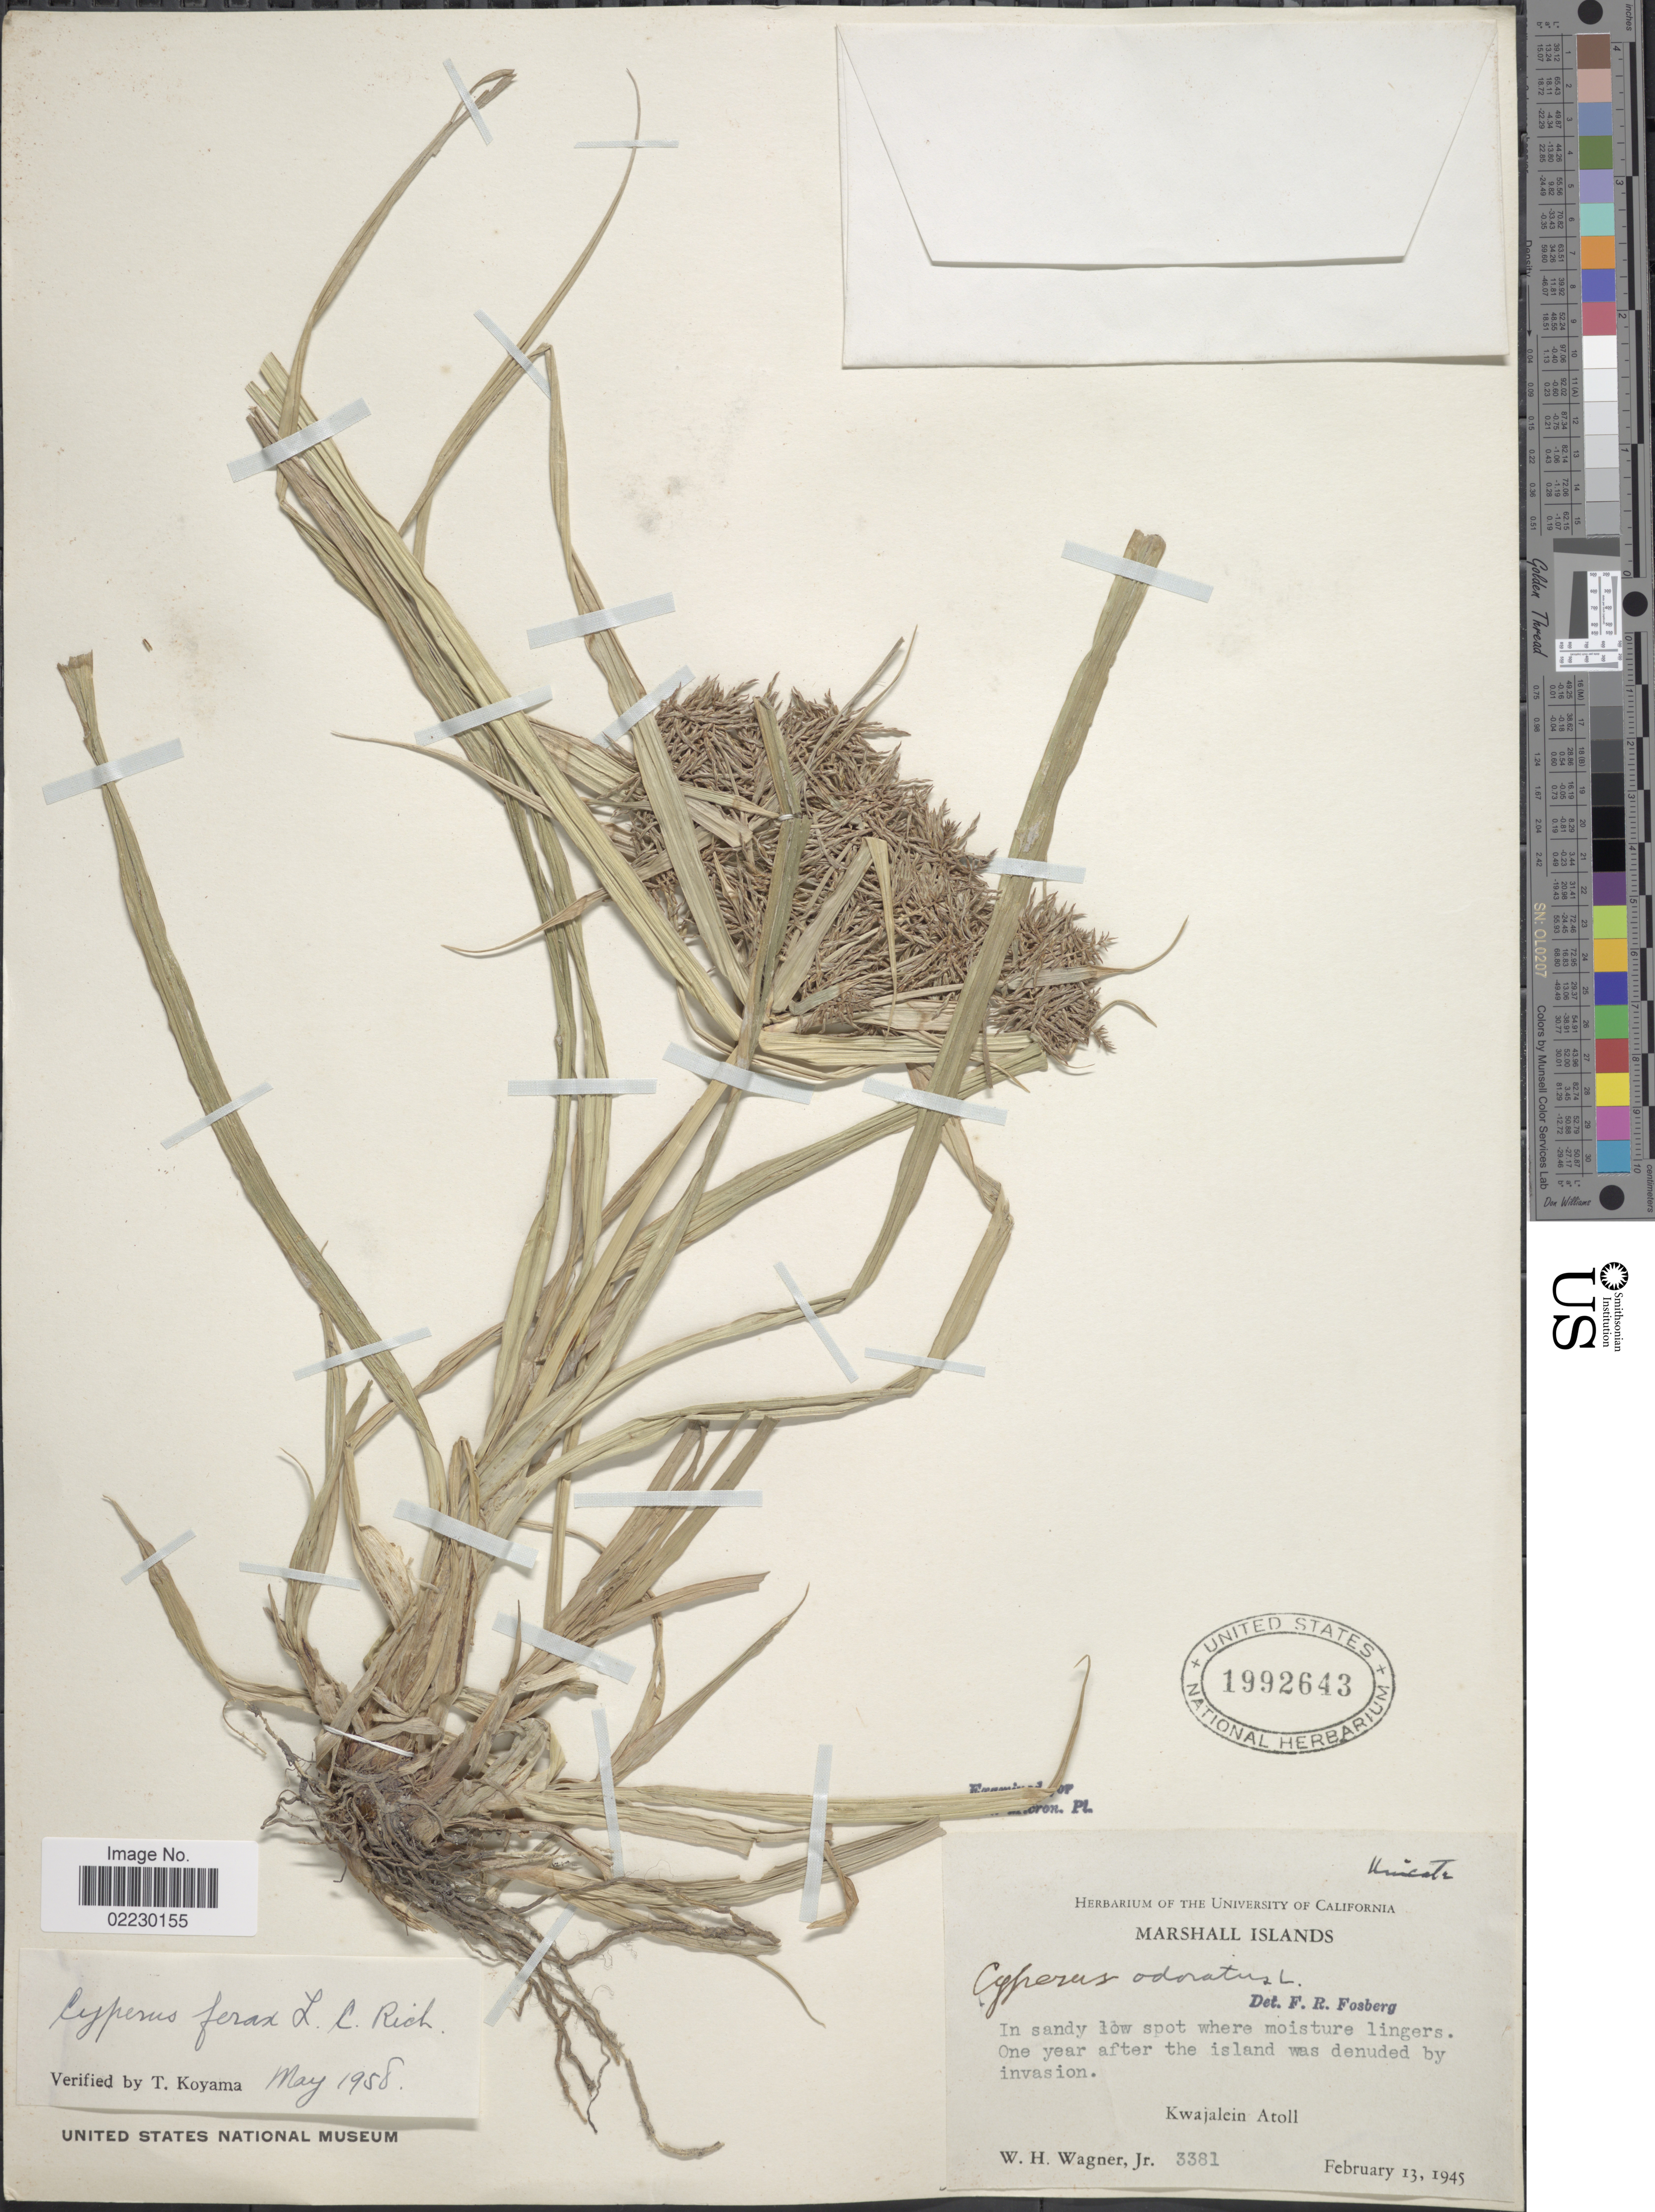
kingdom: Plantae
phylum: Tracheophyta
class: Liliopsida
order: Poales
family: Cyperaceae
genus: Cyperus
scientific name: Cyperus odoratus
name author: L.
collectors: W. H. Wagner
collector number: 3381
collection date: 1945-02-13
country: Marshall Islands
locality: In sandy low spot where moisture lingers, Kwajalein Atoll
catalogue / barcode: US 1992643